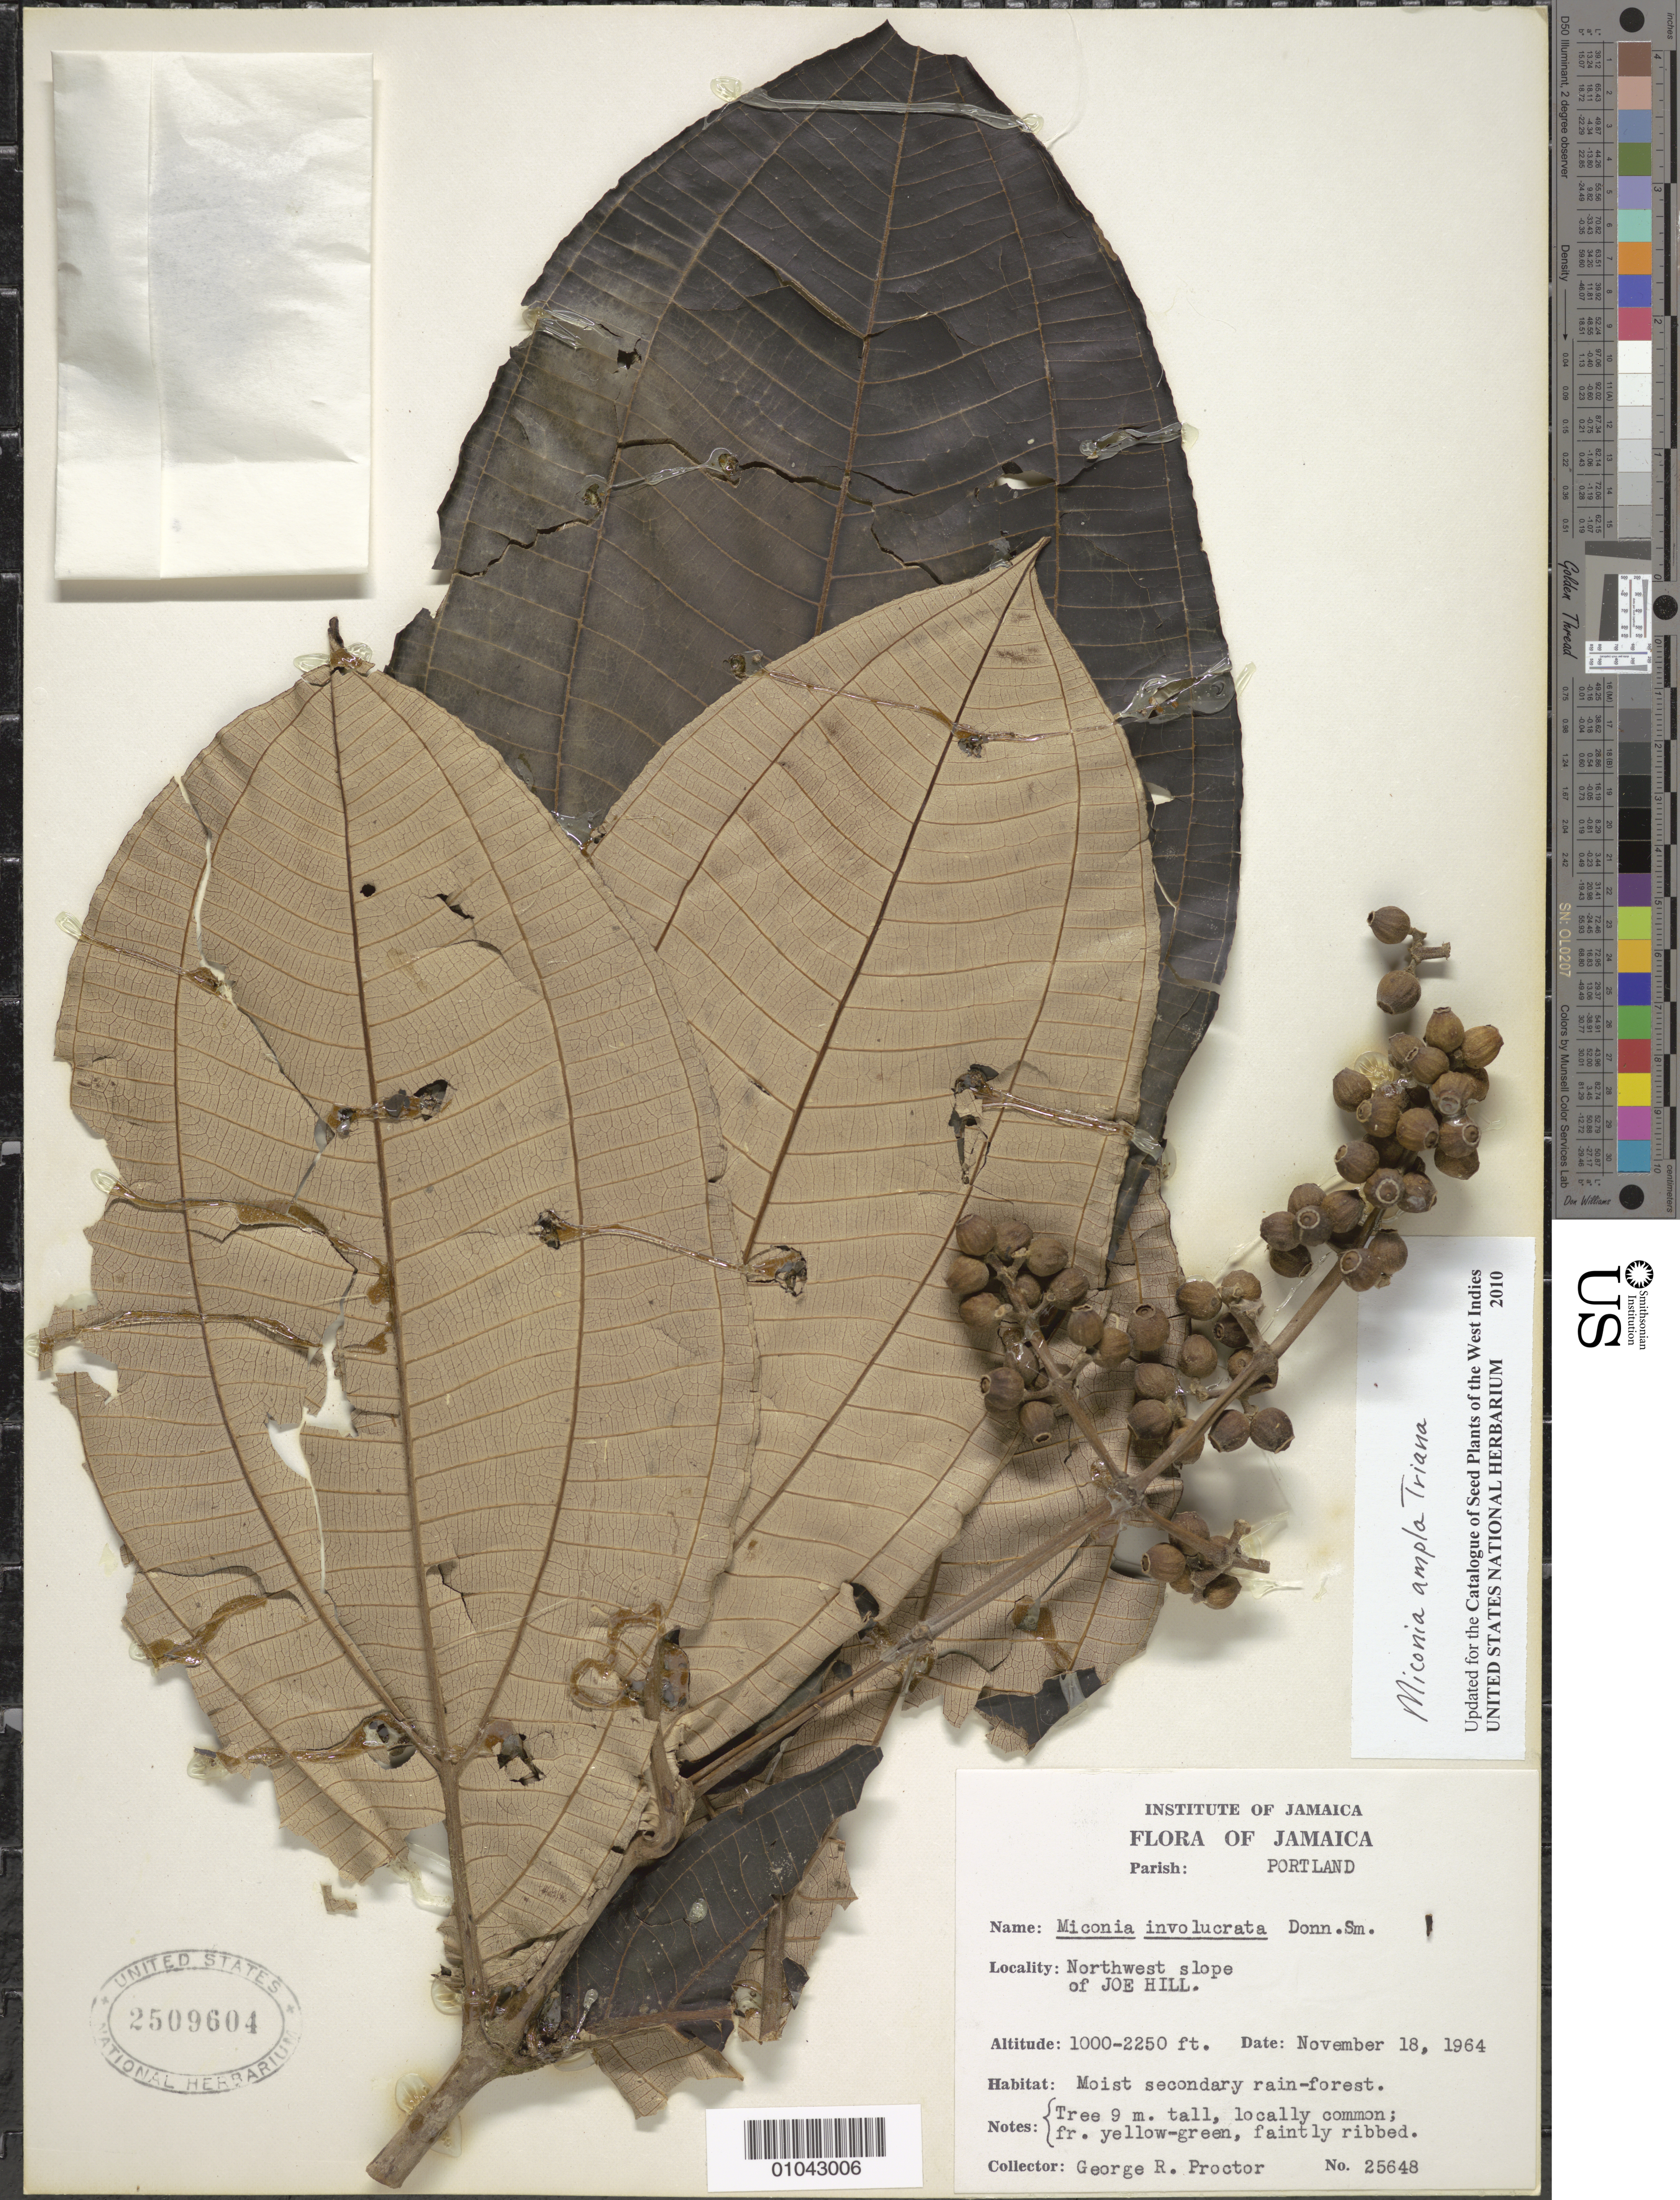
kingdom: Plantae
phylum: Tracheophyta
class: Magnoliopsida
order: Myrtales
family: Melastomataceae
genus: Miconia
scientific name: Miconia ampla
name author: Triana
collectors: G. R. Proctor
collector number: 25648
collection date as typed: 18 Nov 1964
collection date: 1964-11-18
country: Jamaica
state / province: Portland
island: Jamaica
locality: Joe Hill, northwest slope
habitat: Moist secondary rainforest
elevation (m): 305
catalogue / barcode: US 2509604